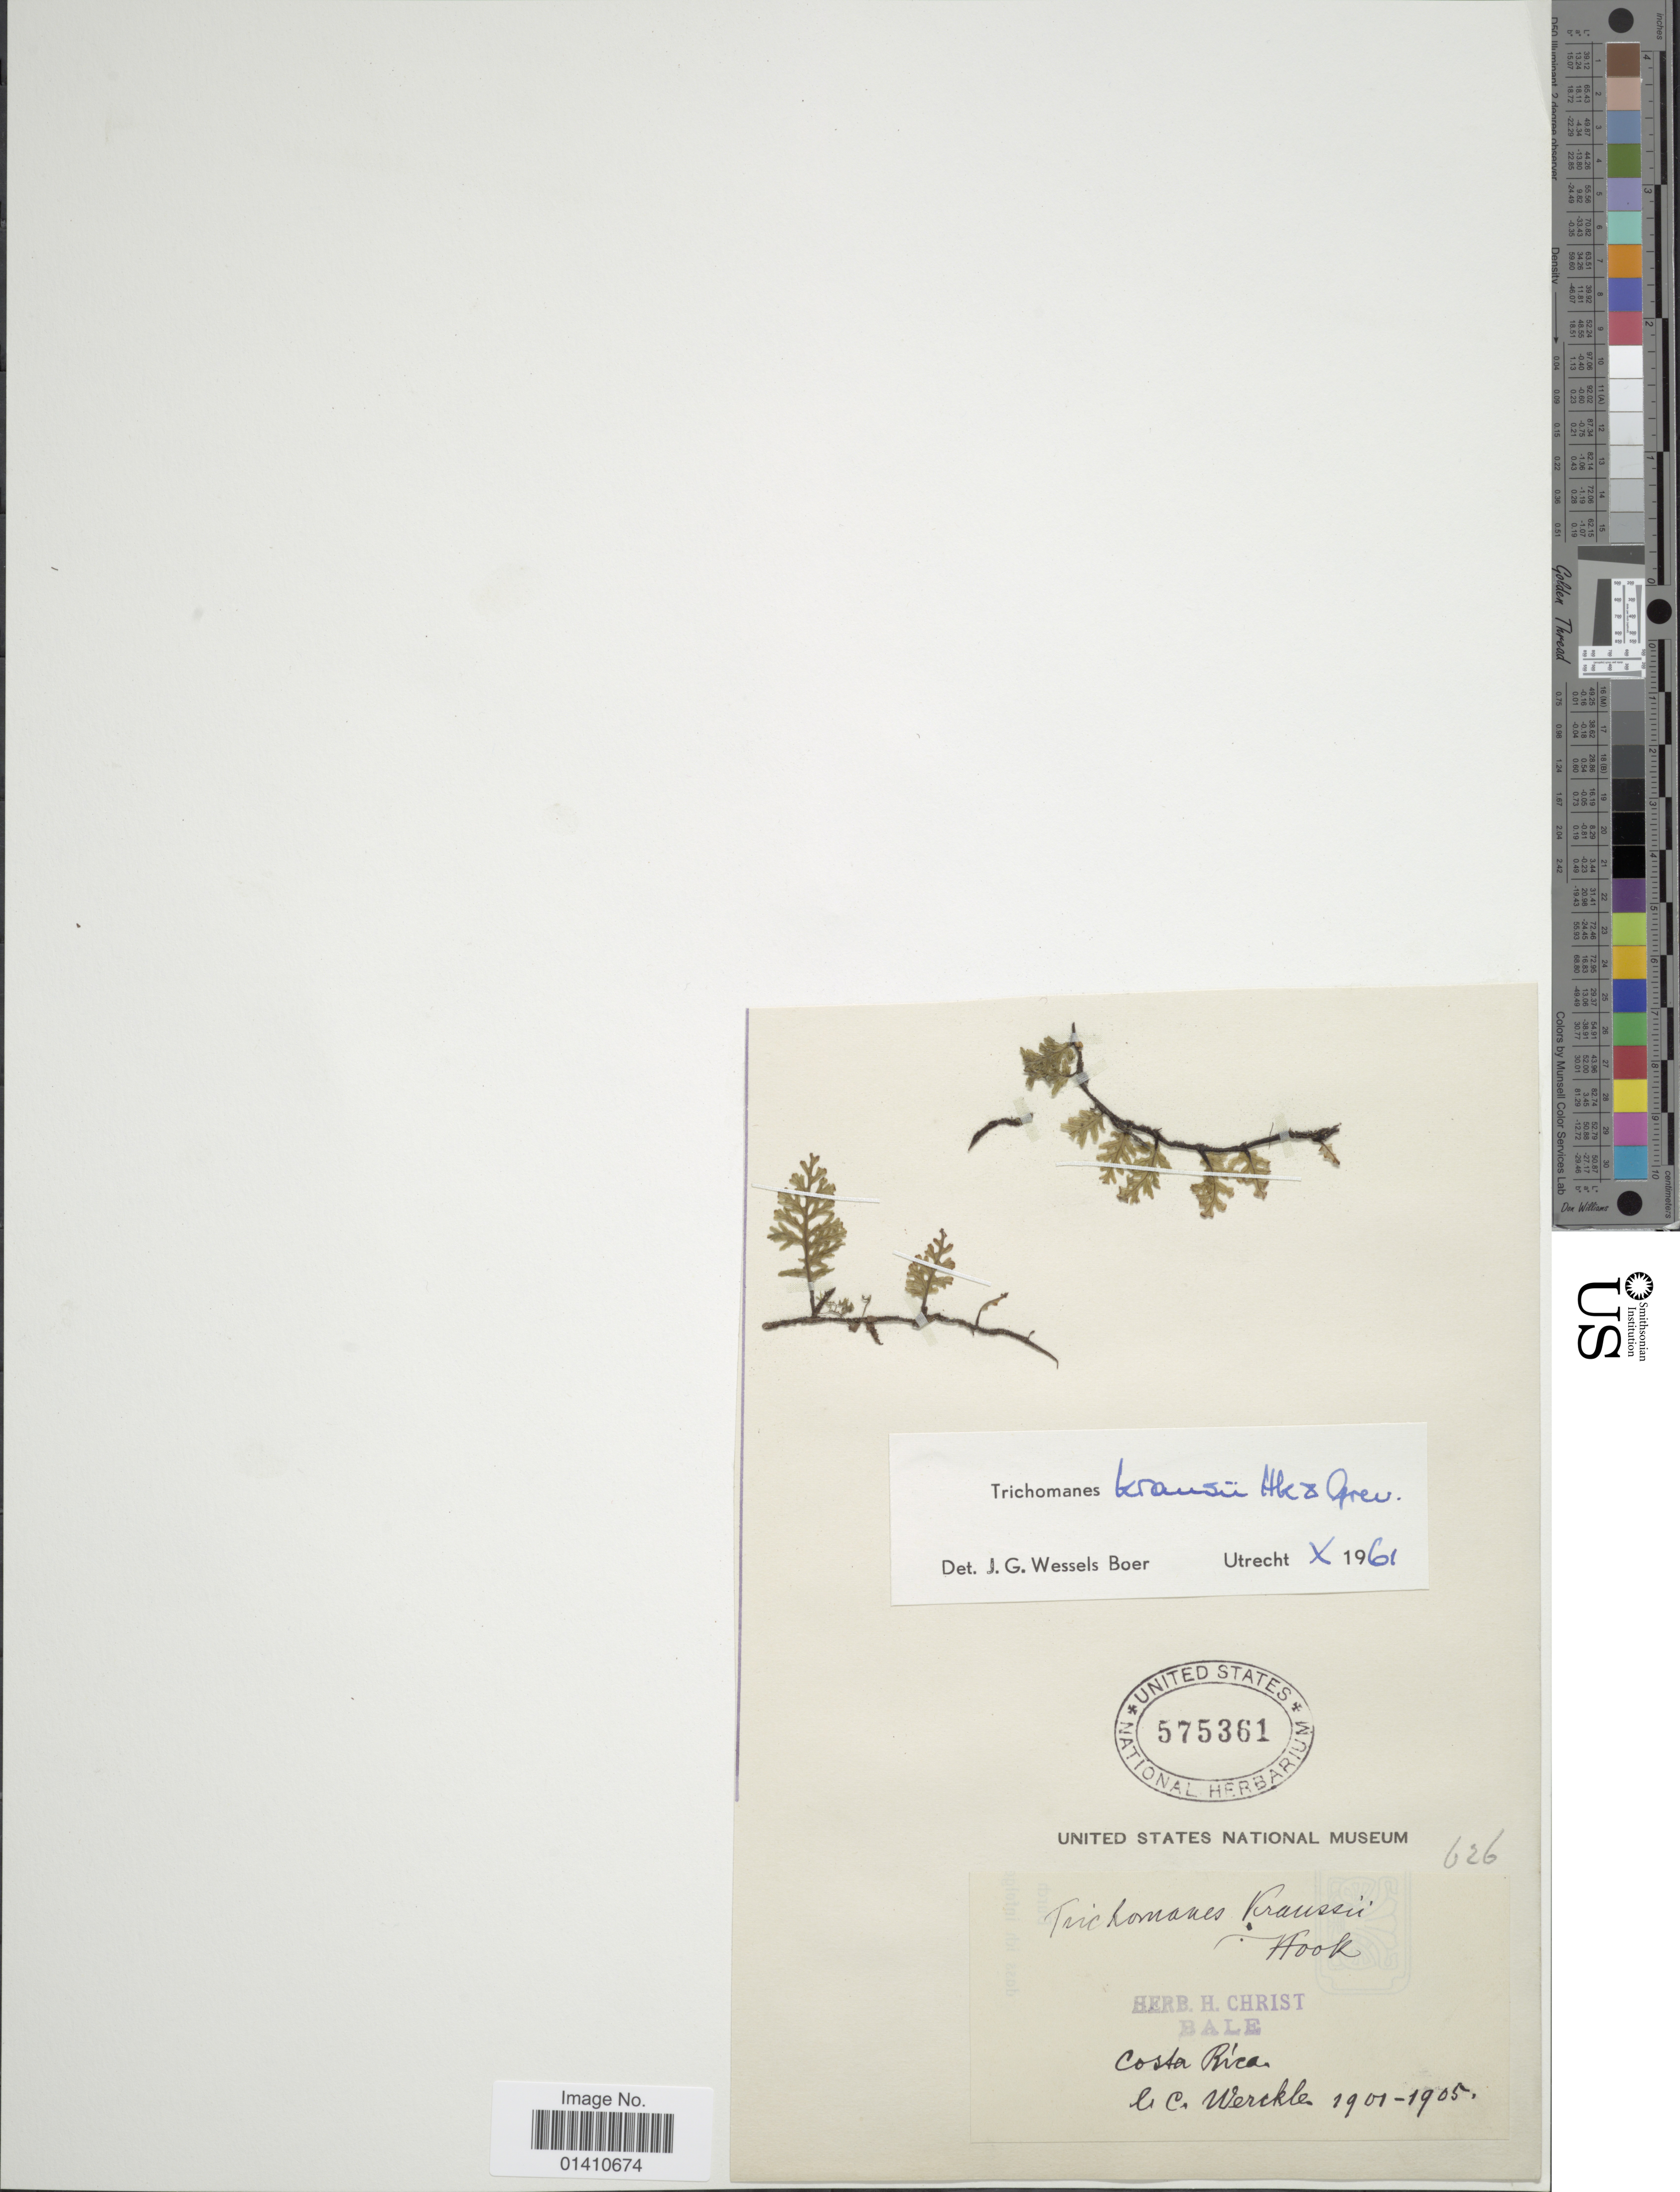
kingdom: Plantae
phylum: Tracheophyta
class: Polypodiopsida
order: Hymenophyllales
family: Hymenophyllaceae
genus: Didymoglossum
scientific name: Didymoglossum kraussii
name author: (Hook. & Grev.) C. Presl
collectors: C. C Wercklé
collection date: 1901/1905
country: Costa Rica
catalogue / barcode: US 575361